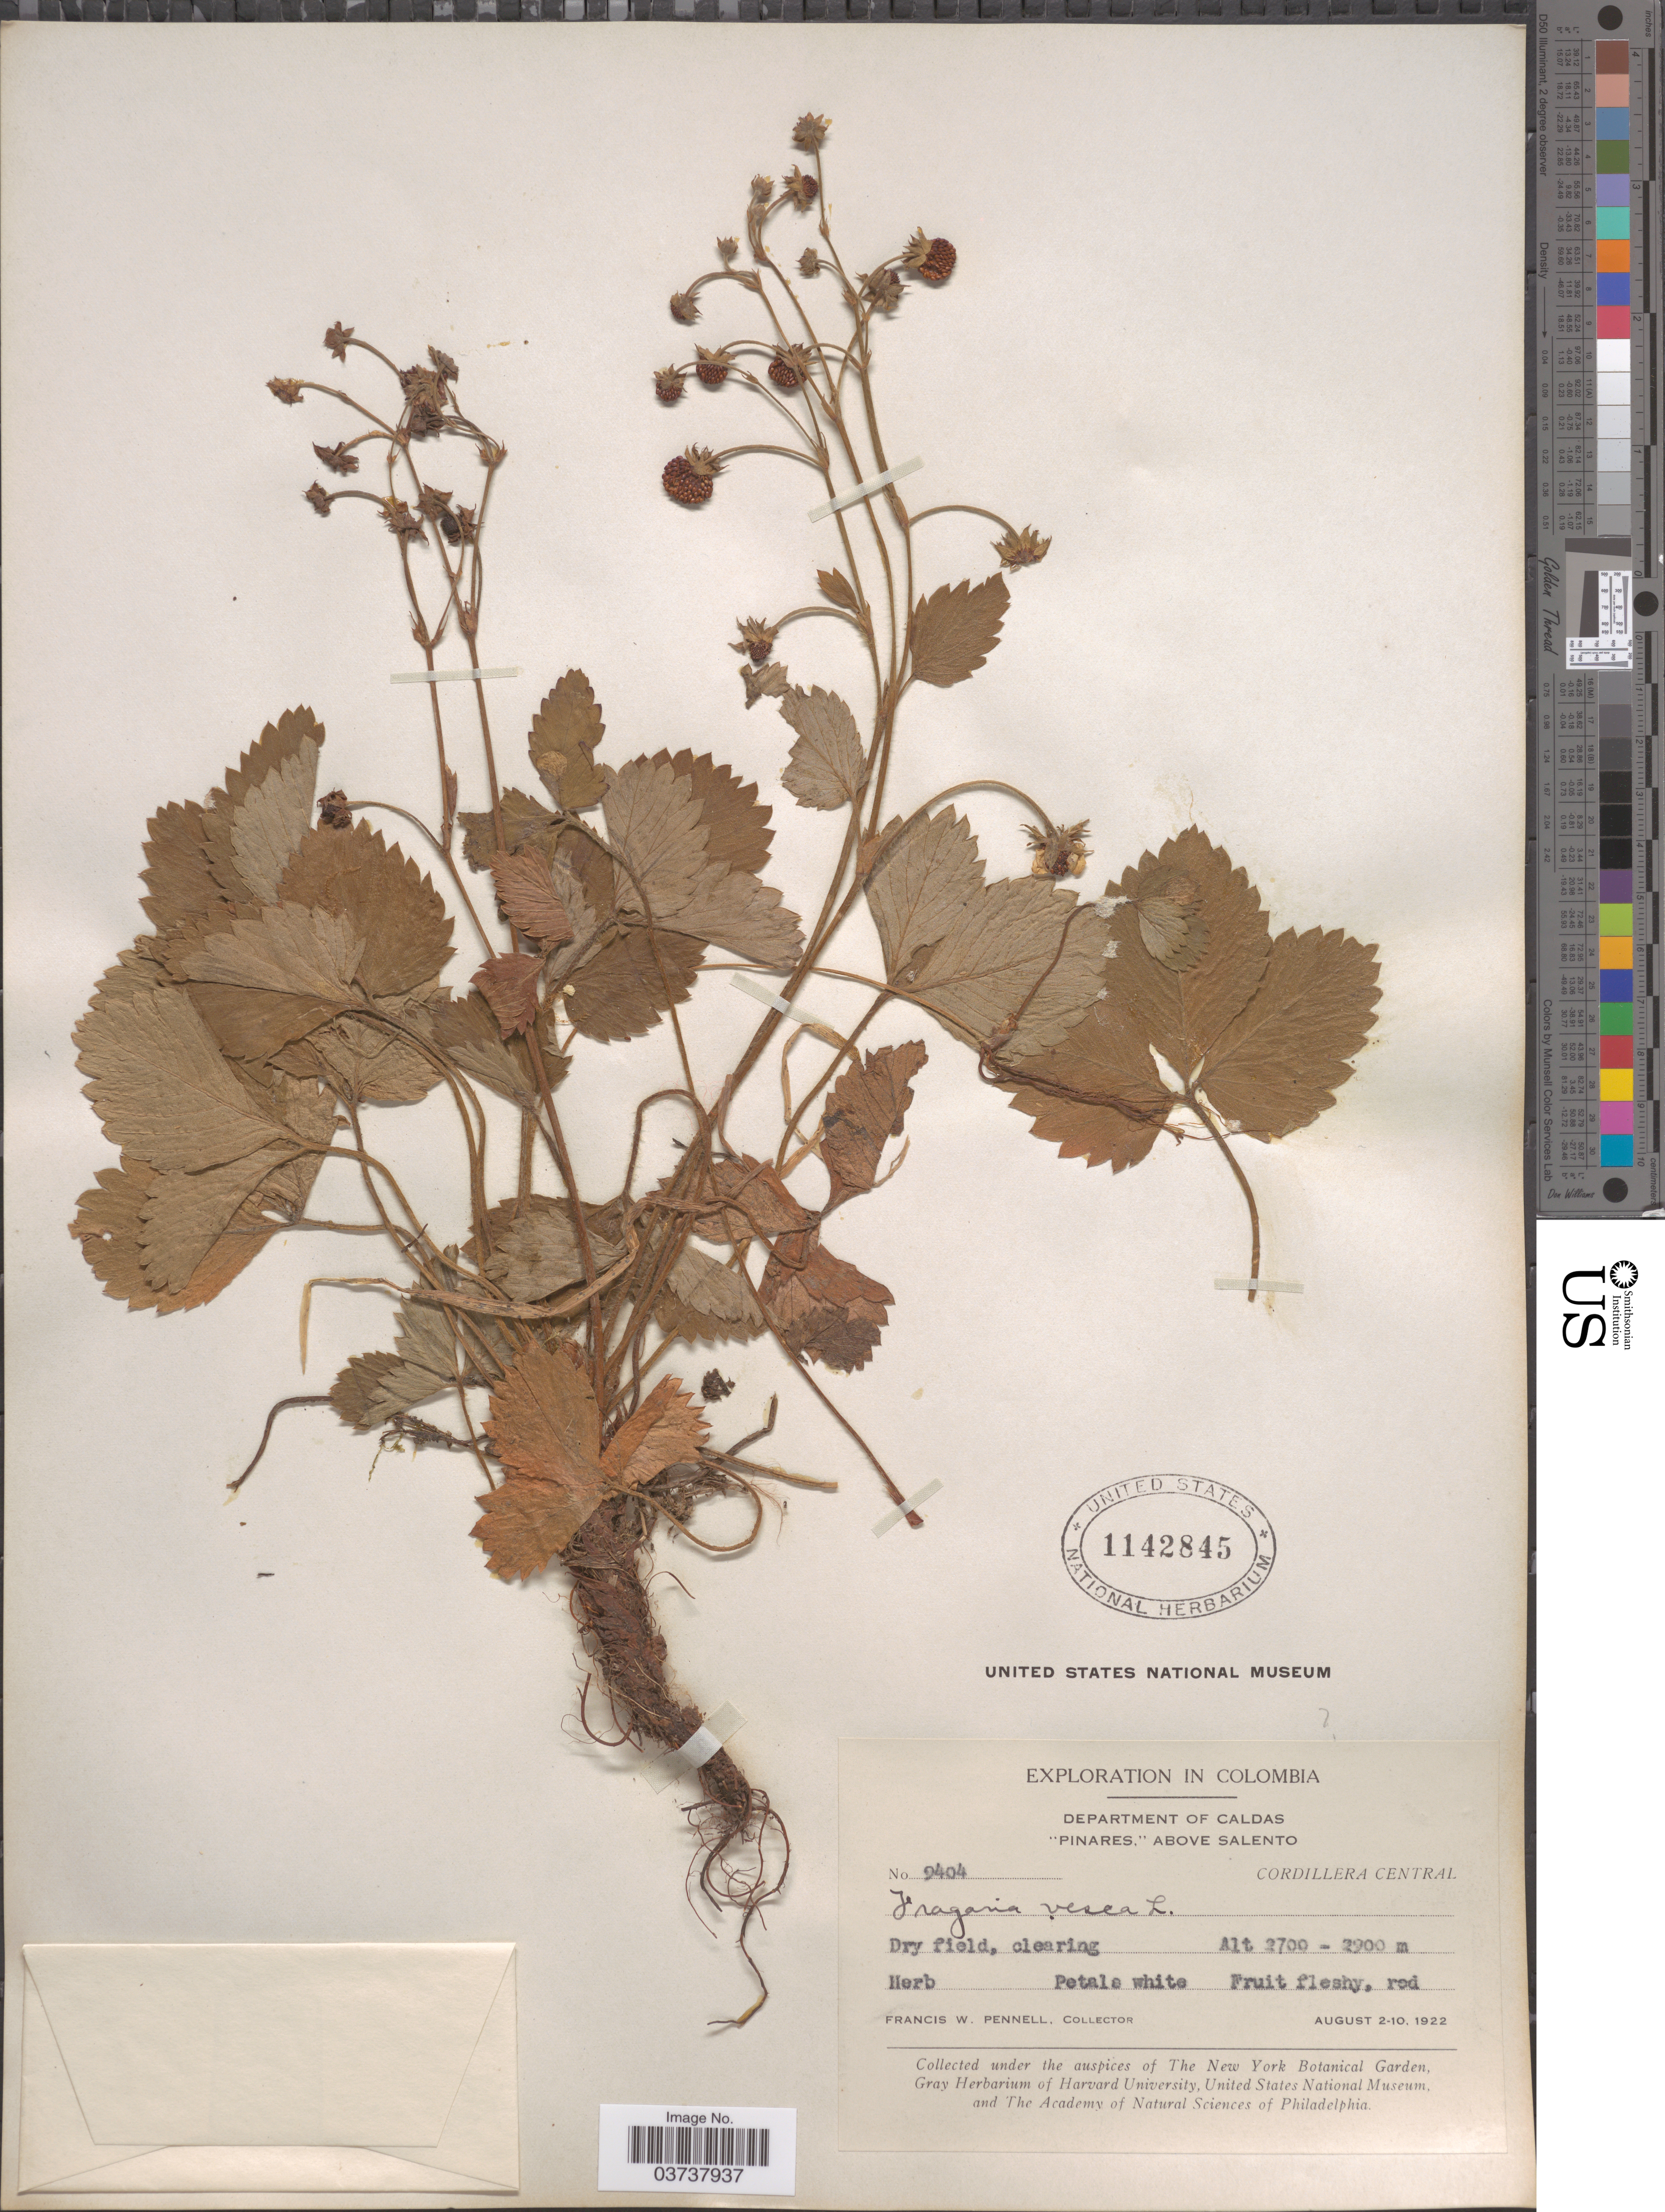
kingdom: Plantae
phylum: Tracheophyta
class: Magnoliopsida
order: Rosales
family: Rosaceae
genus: Fragaria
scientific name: Fragaria vesca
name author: L.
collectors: F. W. Pennell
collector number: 9404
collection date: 1922-08-02/1922-08-10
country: Colombia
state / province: Caldas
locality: Department of Caldas. "Pinares," above Salento. Cordillera Central.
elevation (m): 2700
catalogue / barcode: US 1142845